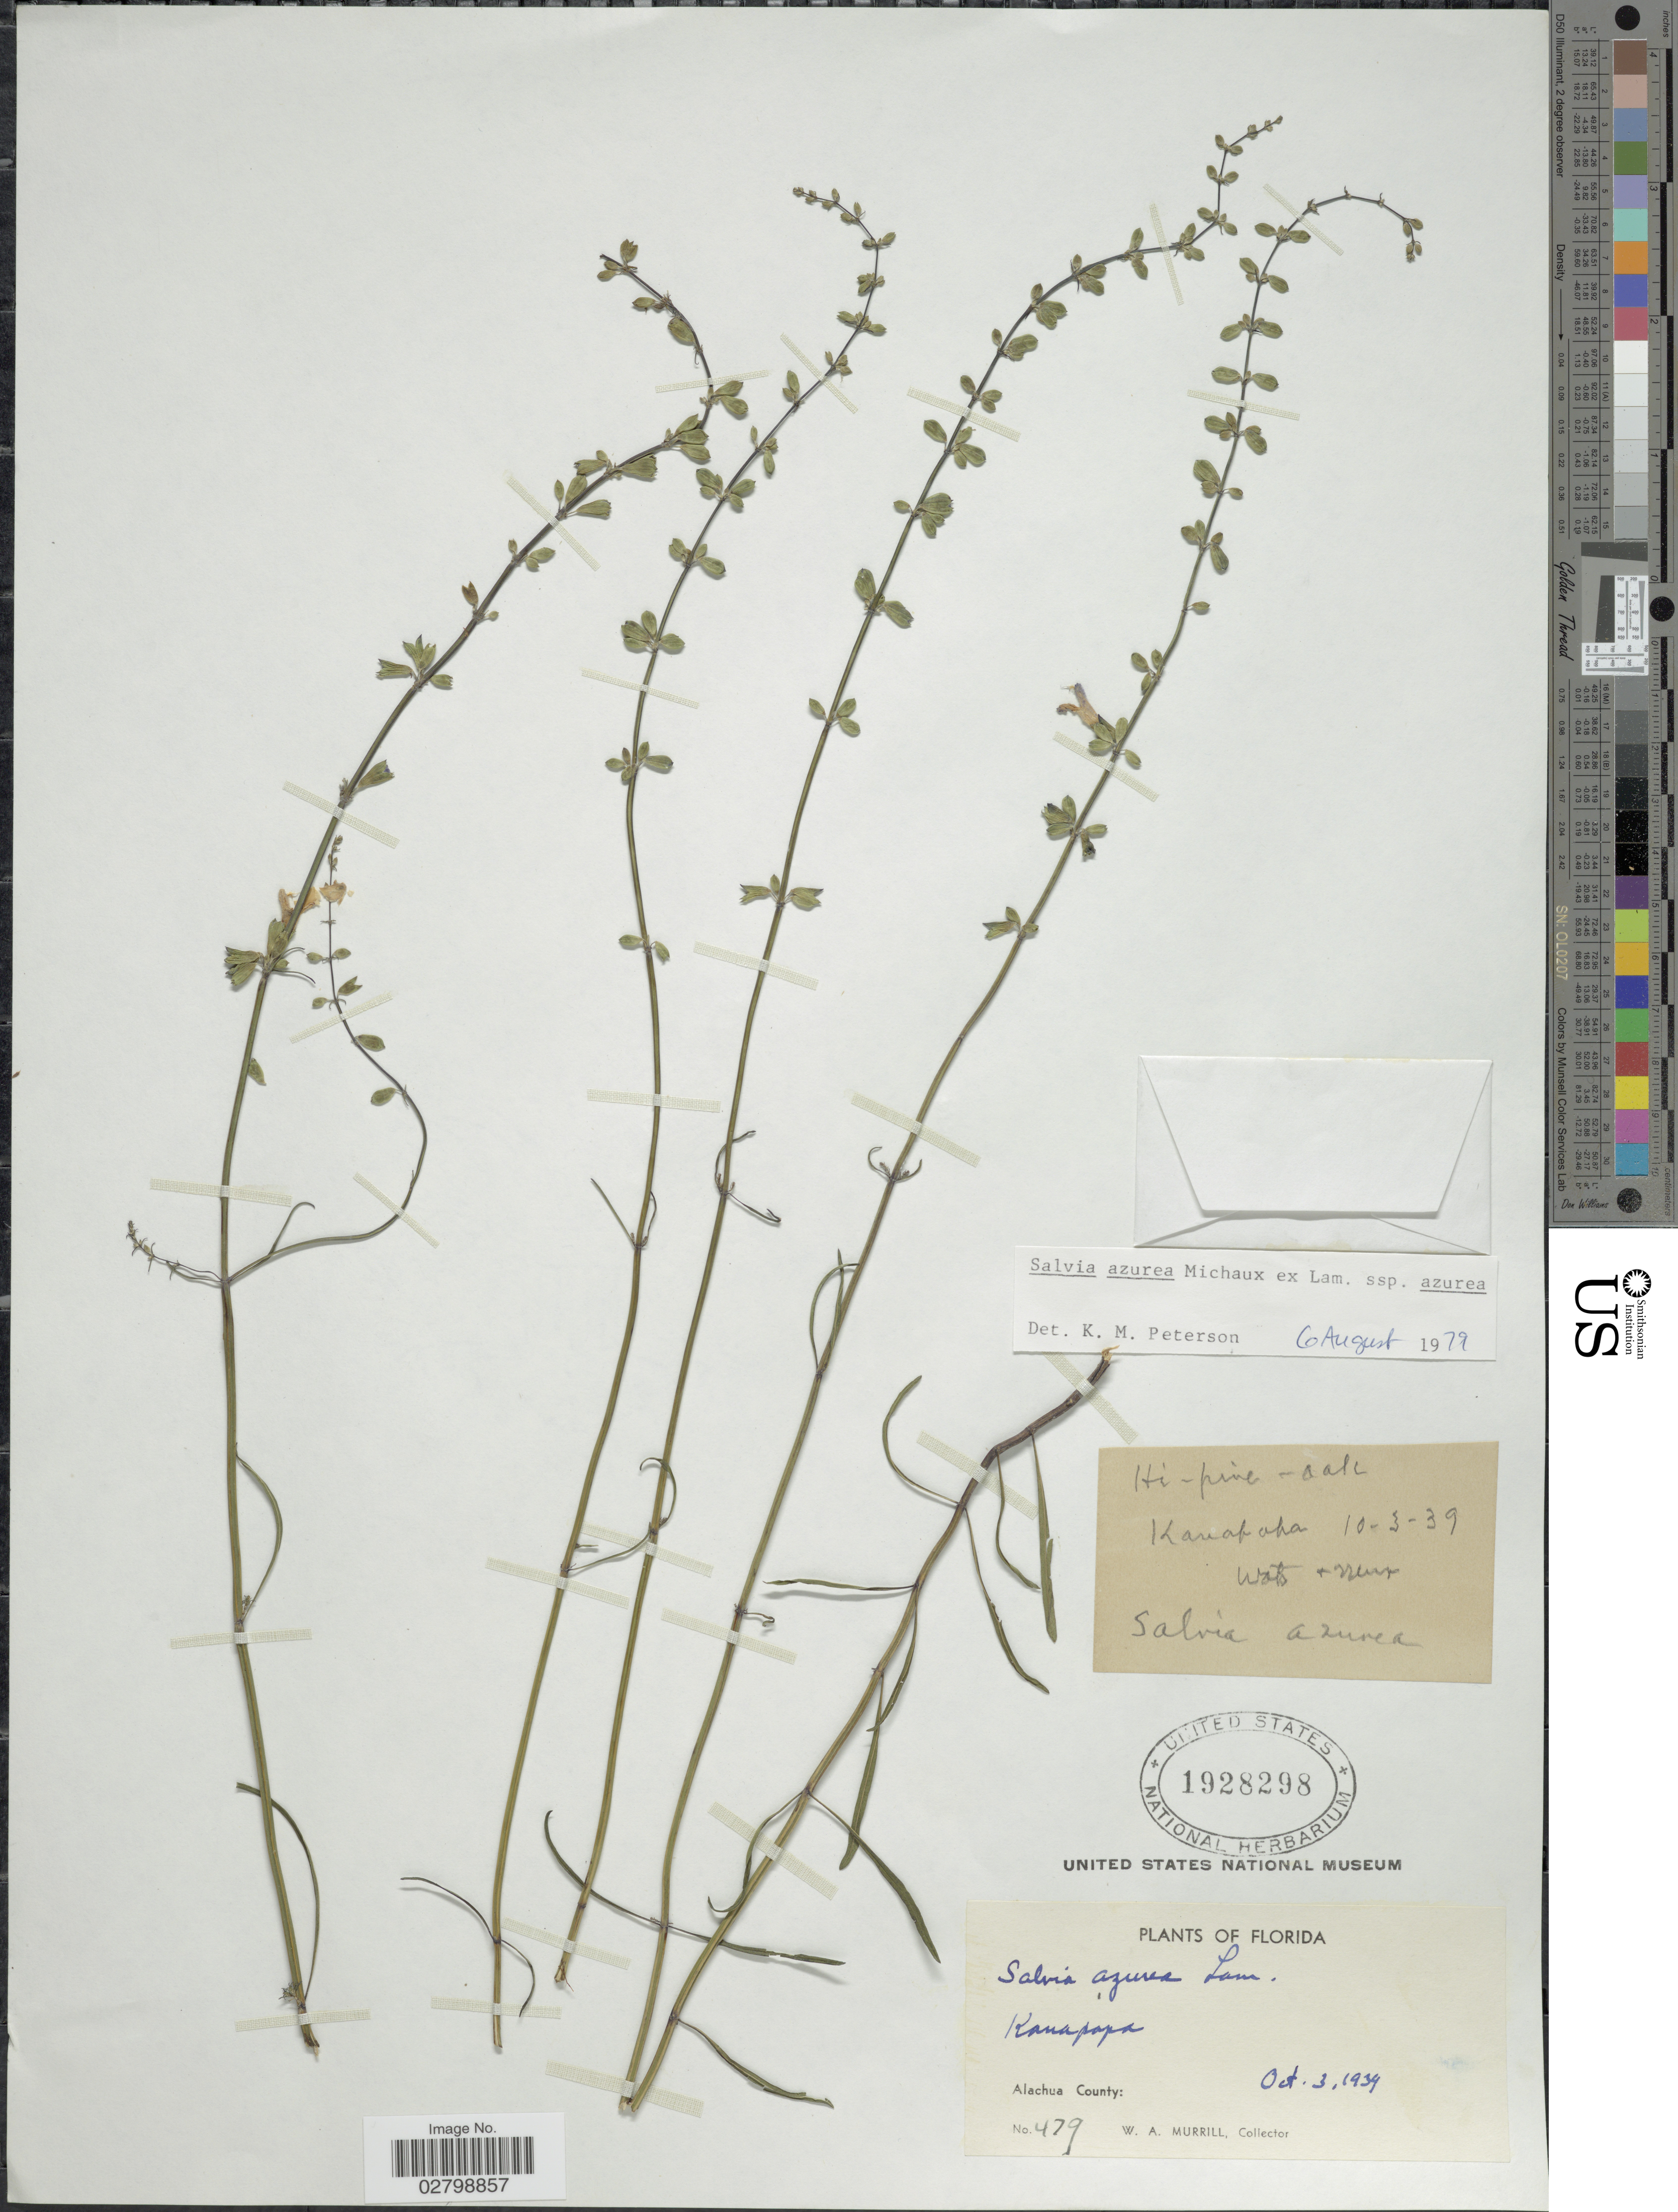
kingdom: Plantae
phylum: Tracheophyta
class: Magnoliopsida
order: Lamiales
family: Lamiaceae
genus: Salvia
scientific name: Salvia azurea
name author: Michx. ex Vahl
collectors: W. A. Murrill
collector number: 479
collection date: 1939-10-03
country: United States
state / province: Florida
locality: Alachua County. Kanapaha.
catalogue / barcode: US 1928298